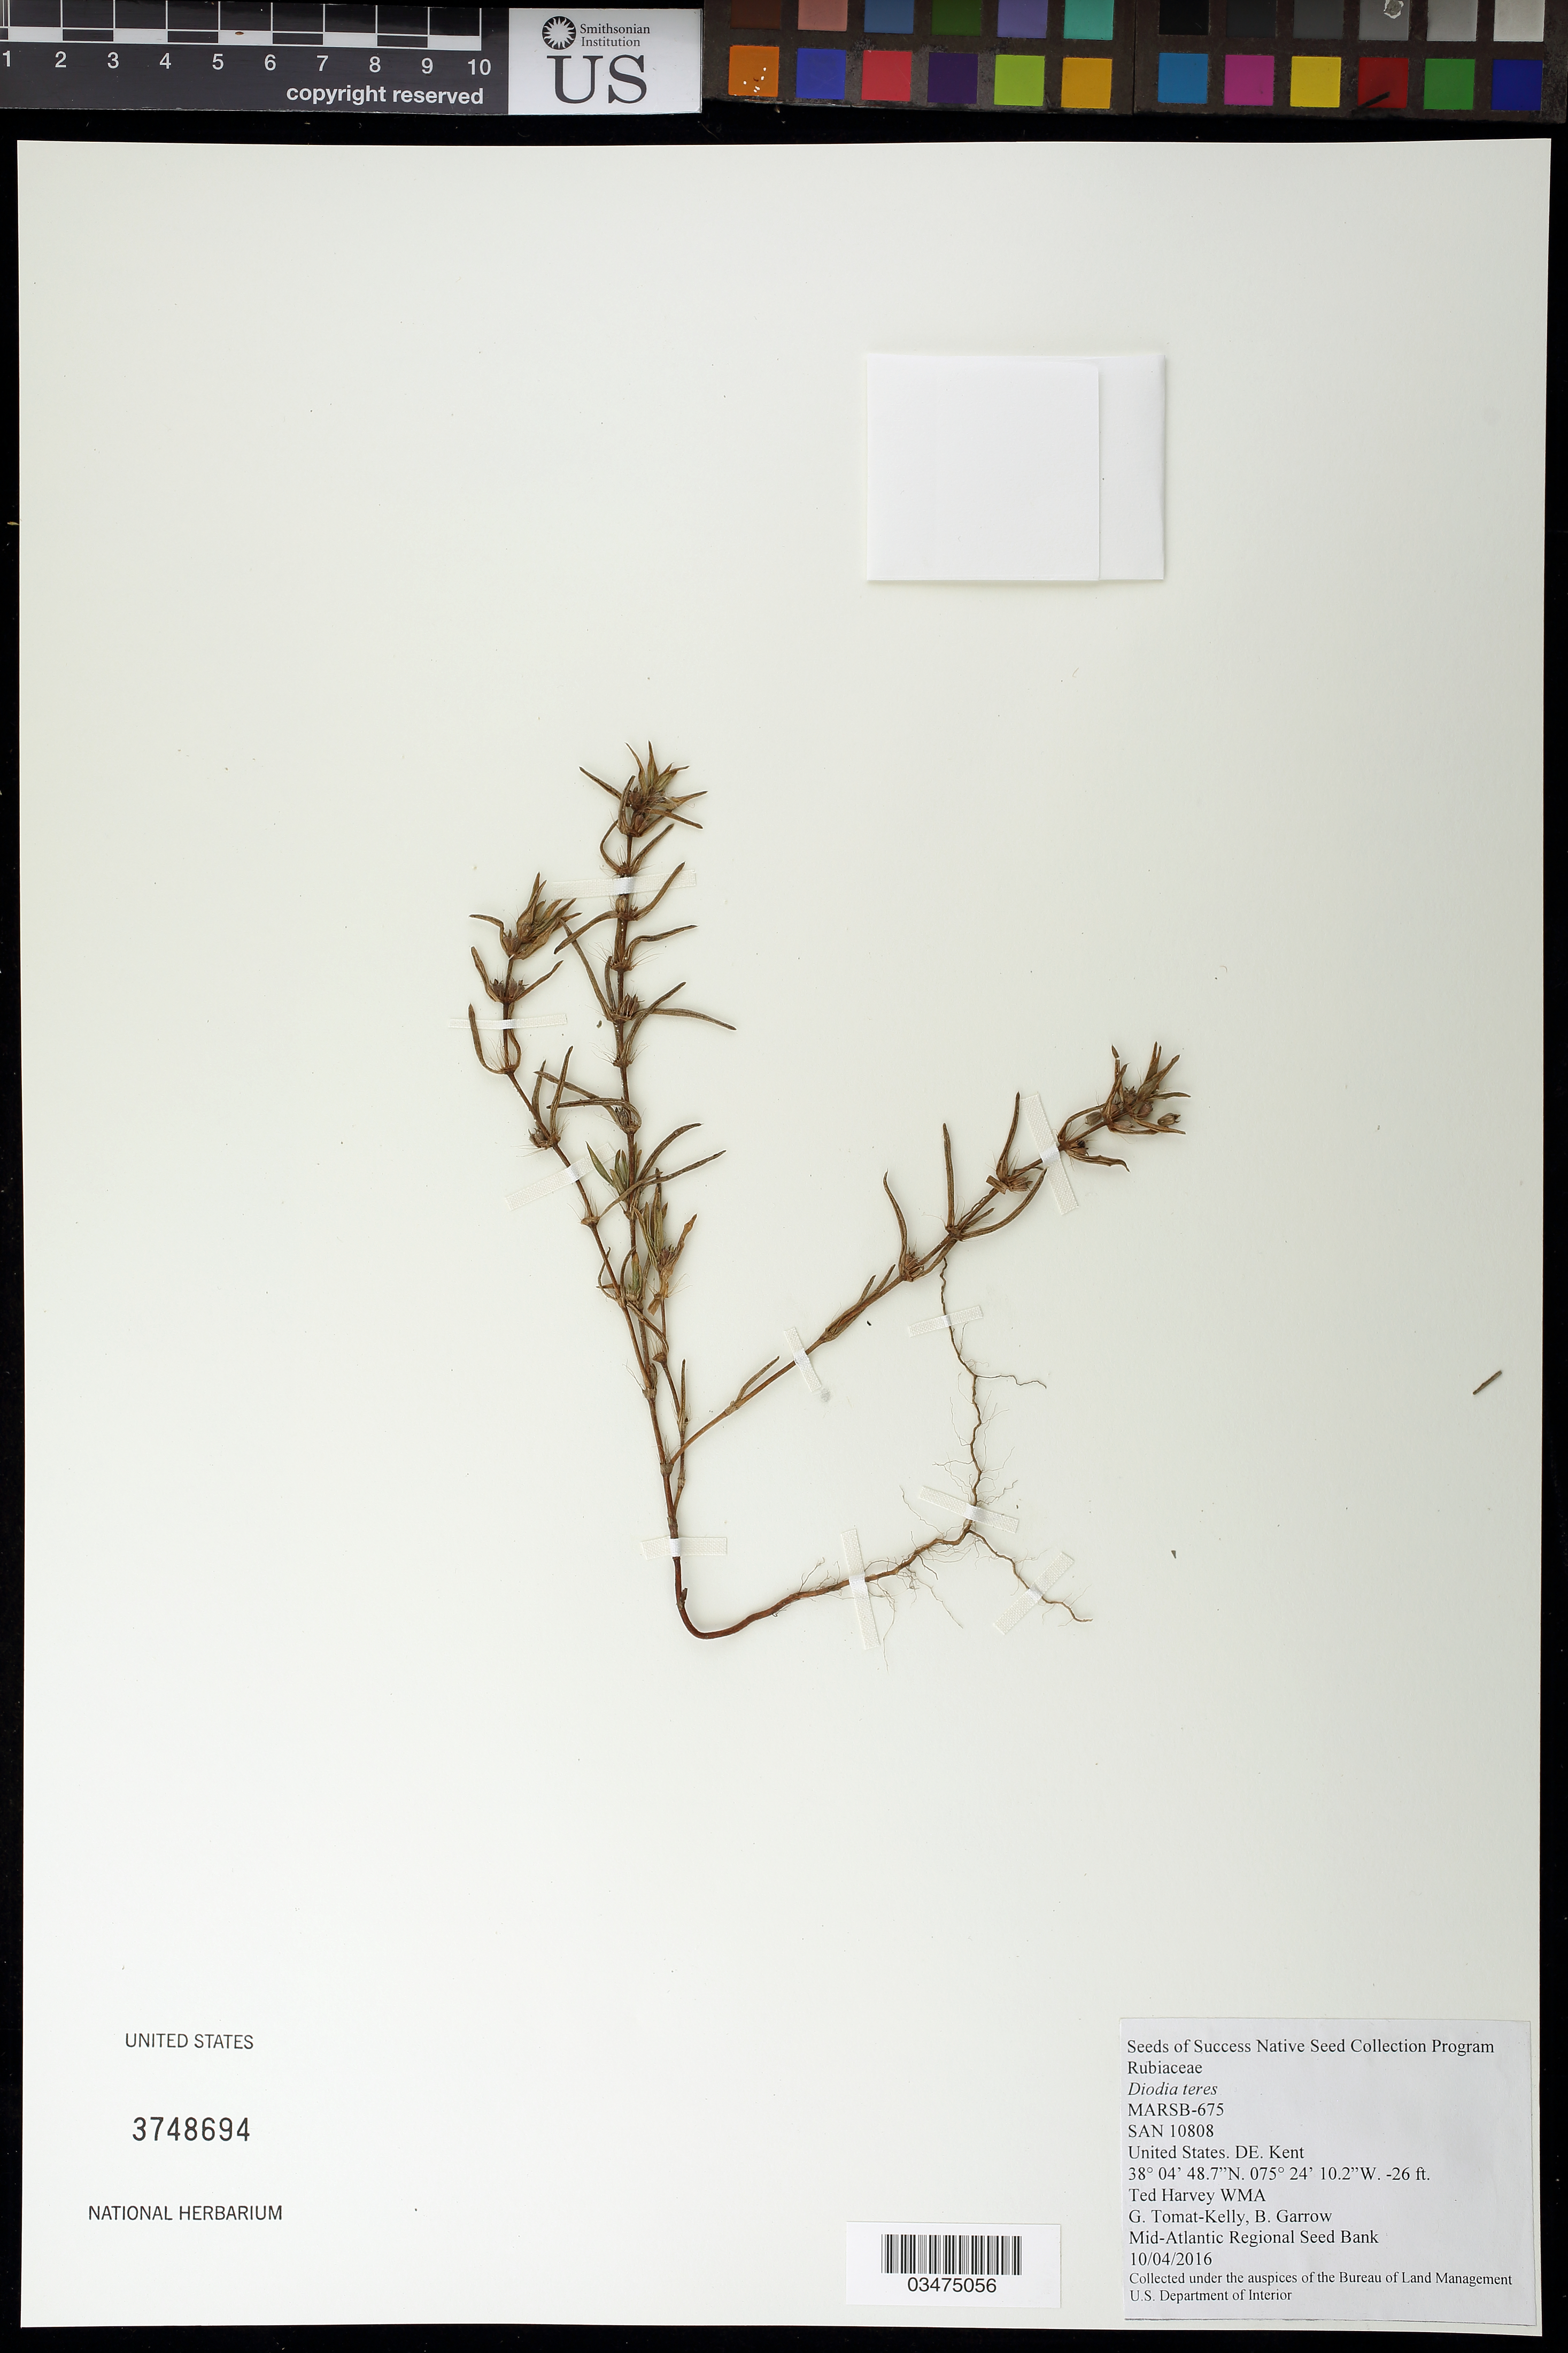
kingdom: Plantae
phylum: Tracheophyta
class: Magnoliopsida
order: Gentianales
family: Rubiaceae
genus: Diodia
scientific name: Diodia teres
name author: Walter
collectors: G. Tomat-Kelly & B. Garrow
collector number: MARSB-675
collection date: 2016-10-04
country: United States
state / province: Delaware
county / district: Kent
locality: Ted Harvey WMA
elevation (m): -8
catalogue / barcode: US 3748694